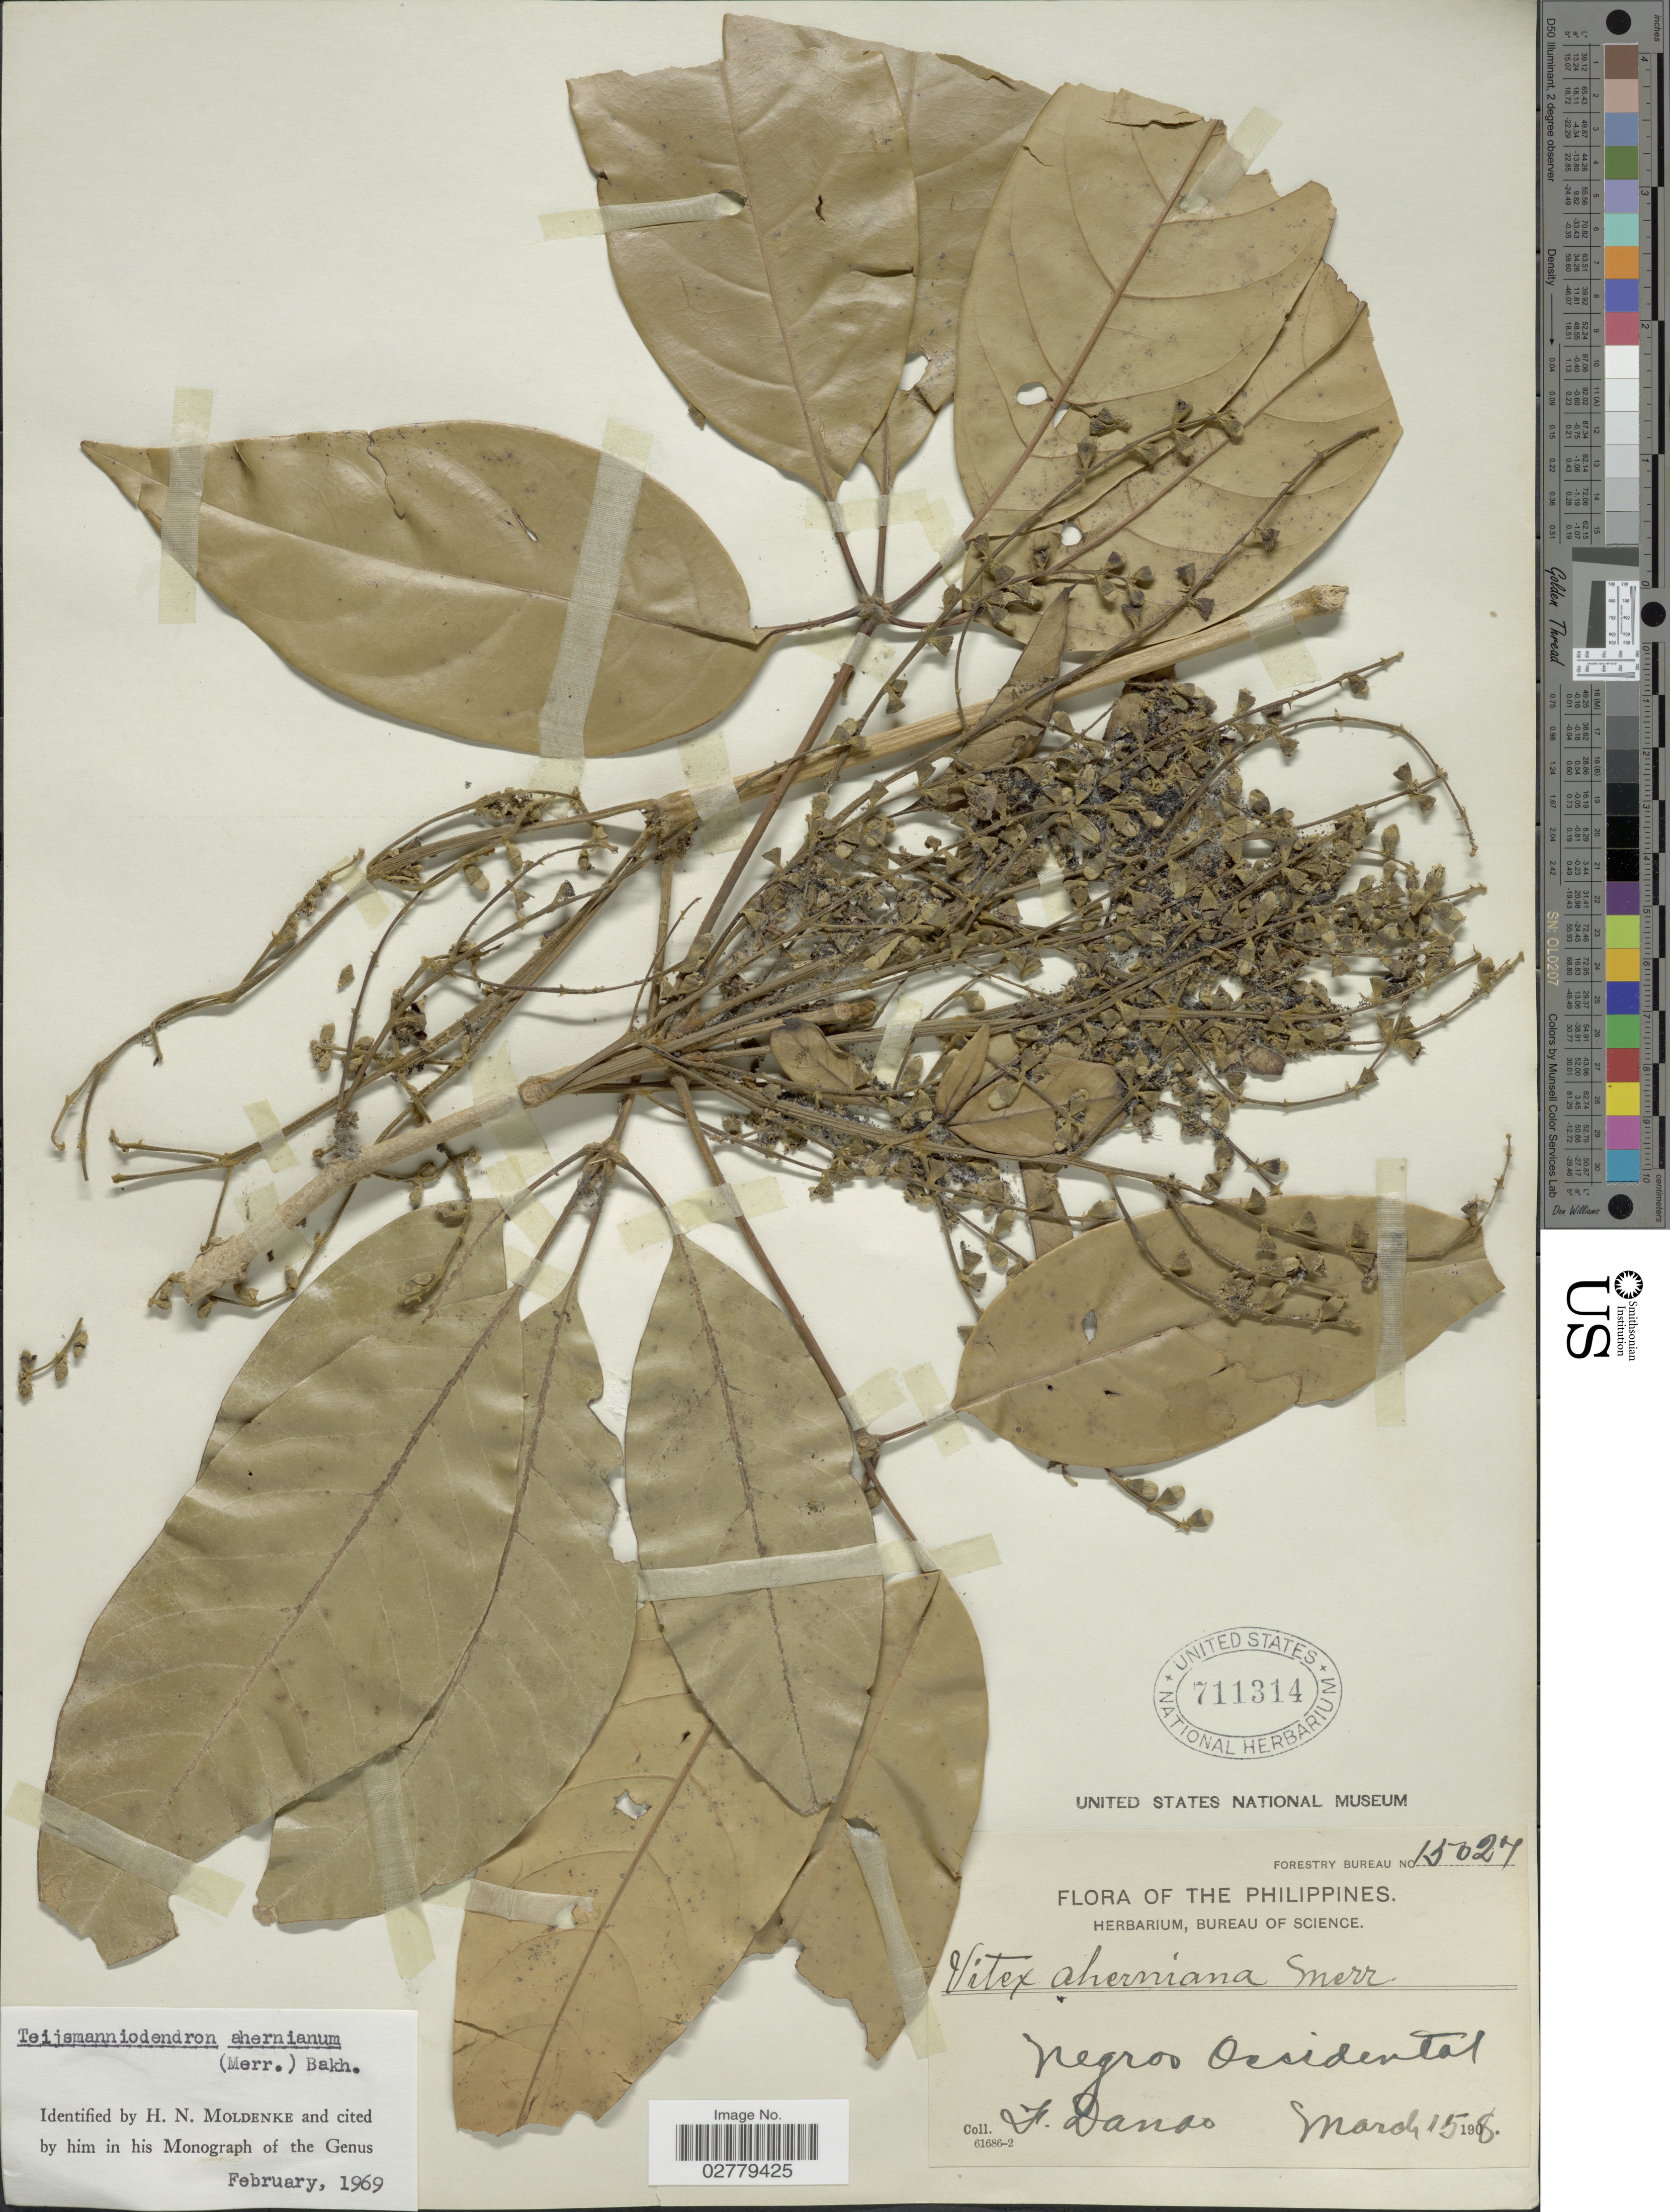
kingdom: Plantae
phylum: Tracheophyta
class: Magnoliopsida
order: Lamiales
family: Lamiaceae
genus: Teijsmanniodendron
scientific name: Teijsmanniodendron ahernianum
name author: (Merr.) Bakh.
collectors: F. Danao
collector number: Forestry Bureau 15027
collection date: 1908-03-15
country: Philippines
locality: Negros Occidental.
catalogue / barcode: US 711314